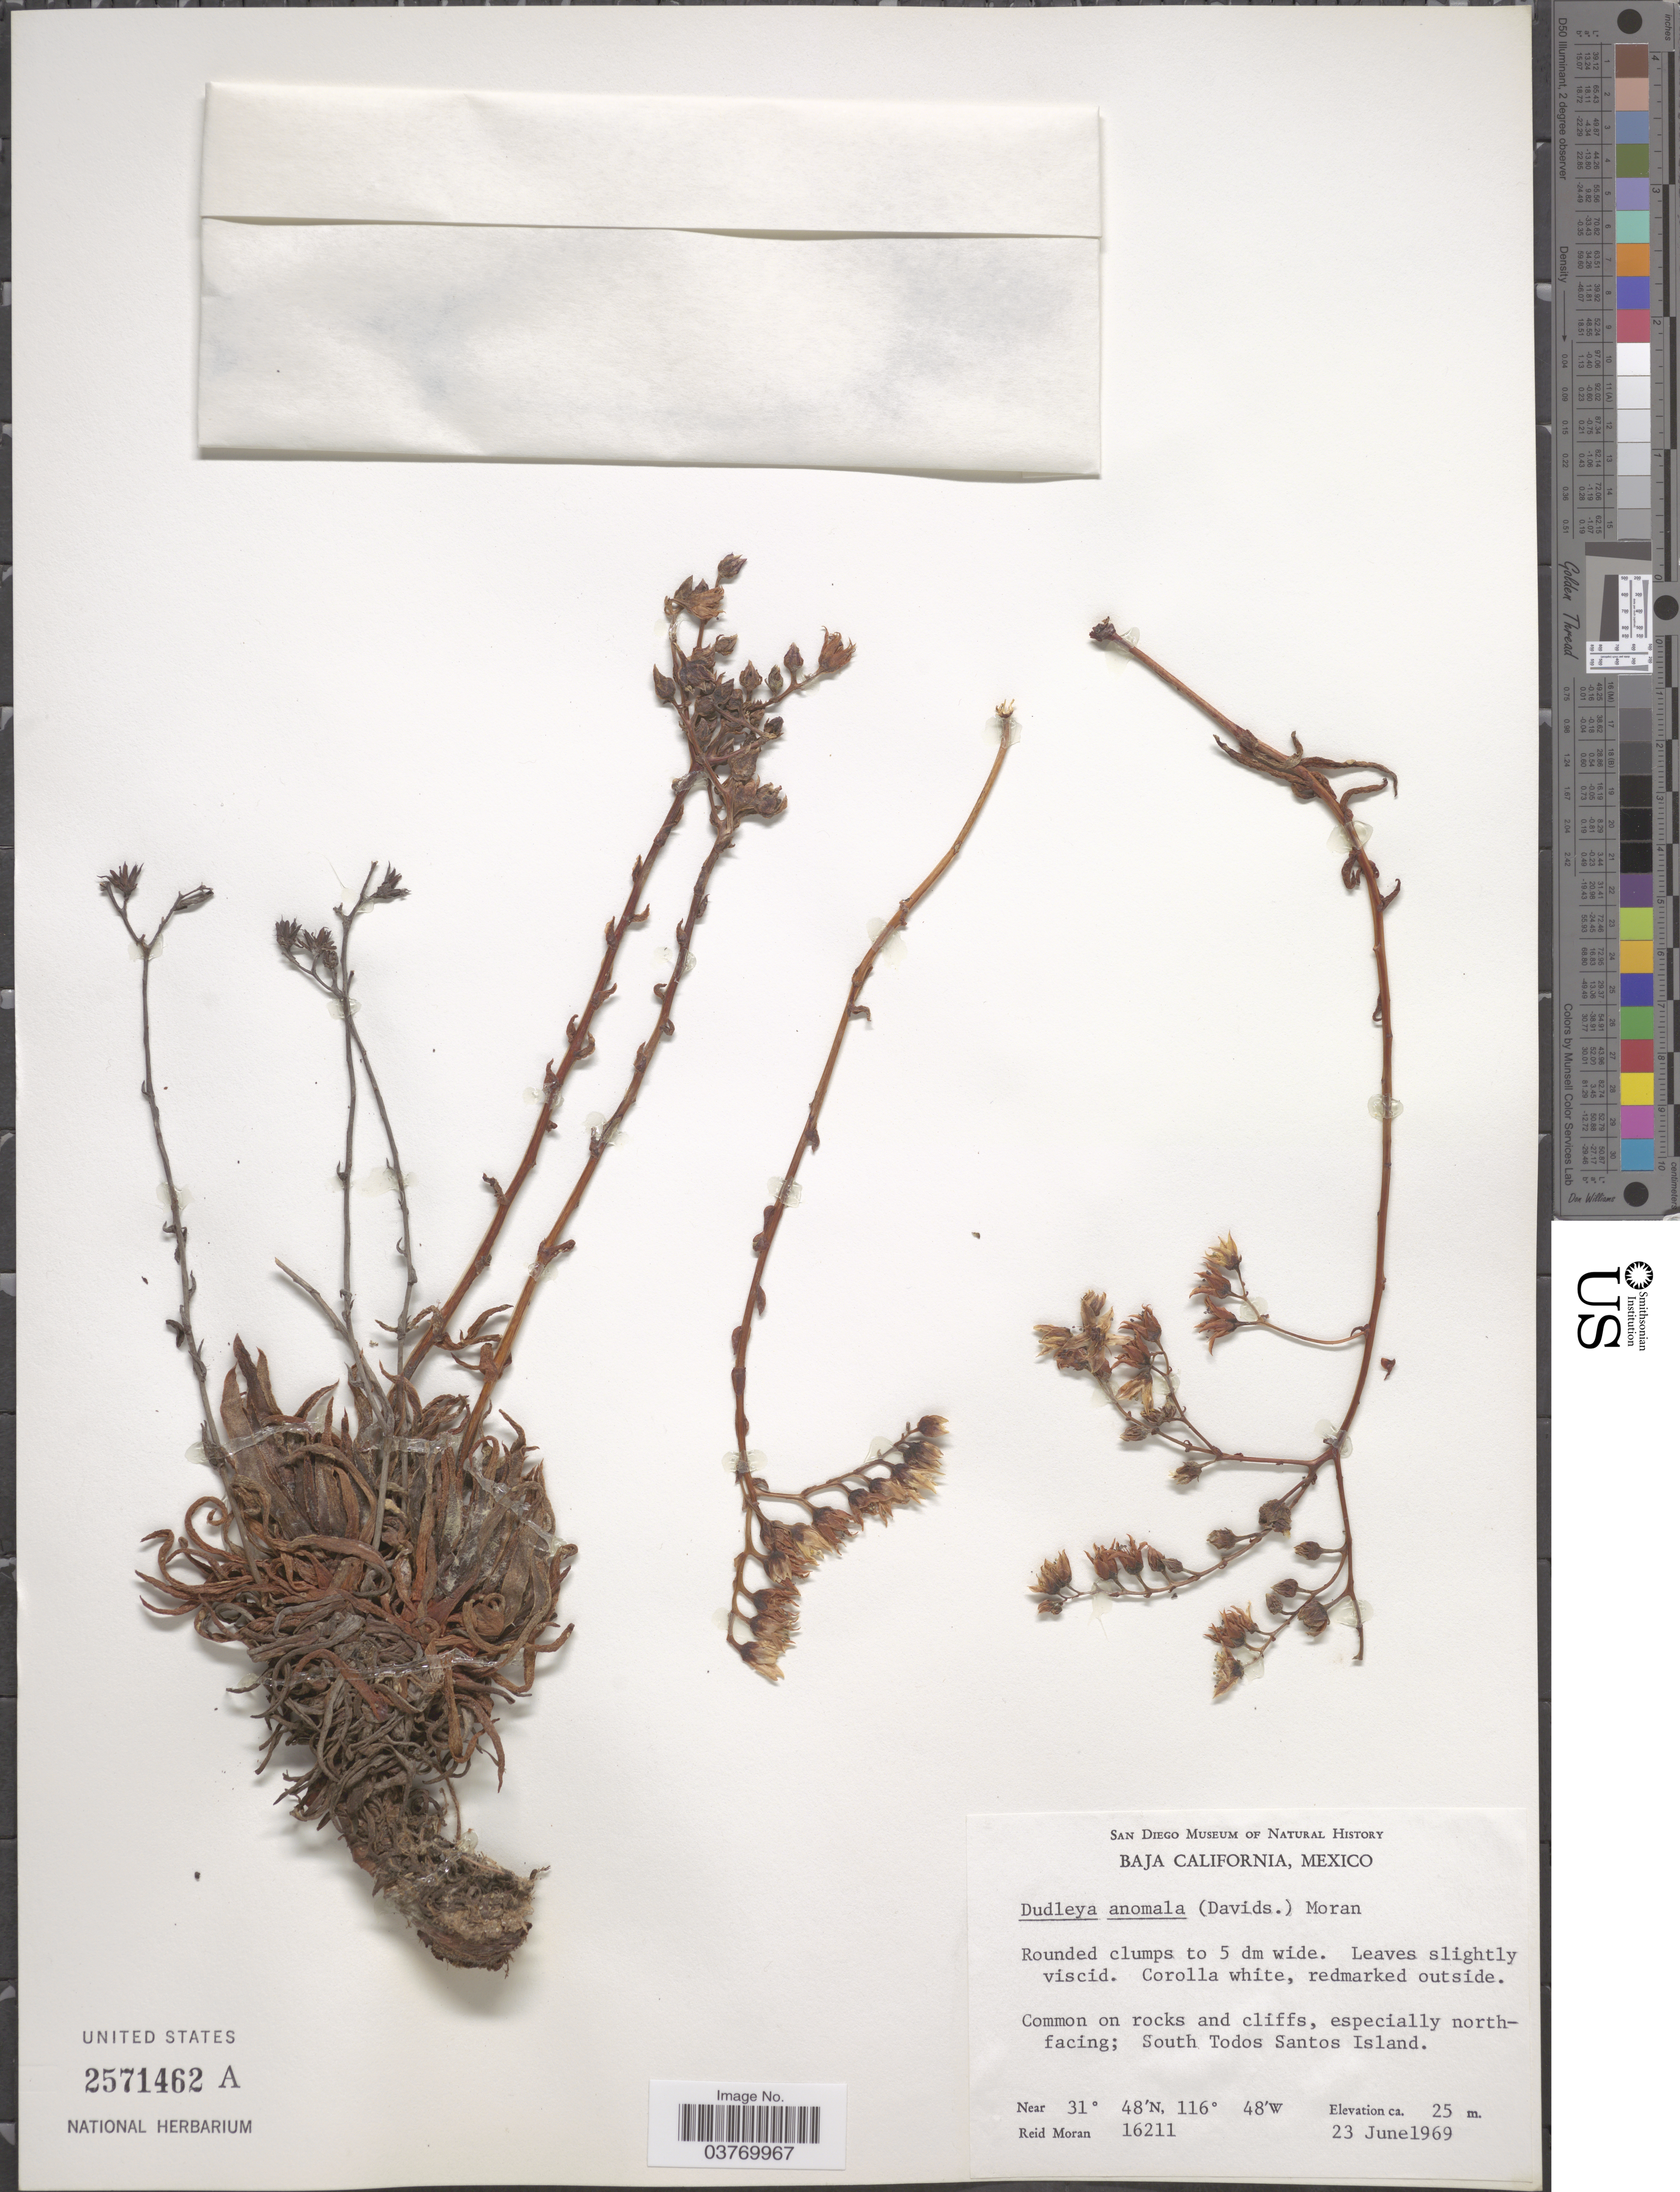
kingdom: Plantae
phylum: Tracheophyta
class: Magnoliopsida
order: Saxifragales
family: Crassulaceae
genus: Dudleya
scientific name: Dudleya anomala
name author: (Davidson) Moran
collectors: R. V. Moran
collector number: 16211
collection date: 1969-06-23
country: Mexico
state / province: Baja California Norte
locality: on rocks and cliffs, especially north-facing; South Todos Santos Island.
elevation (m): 25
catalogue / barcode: US 2571462A